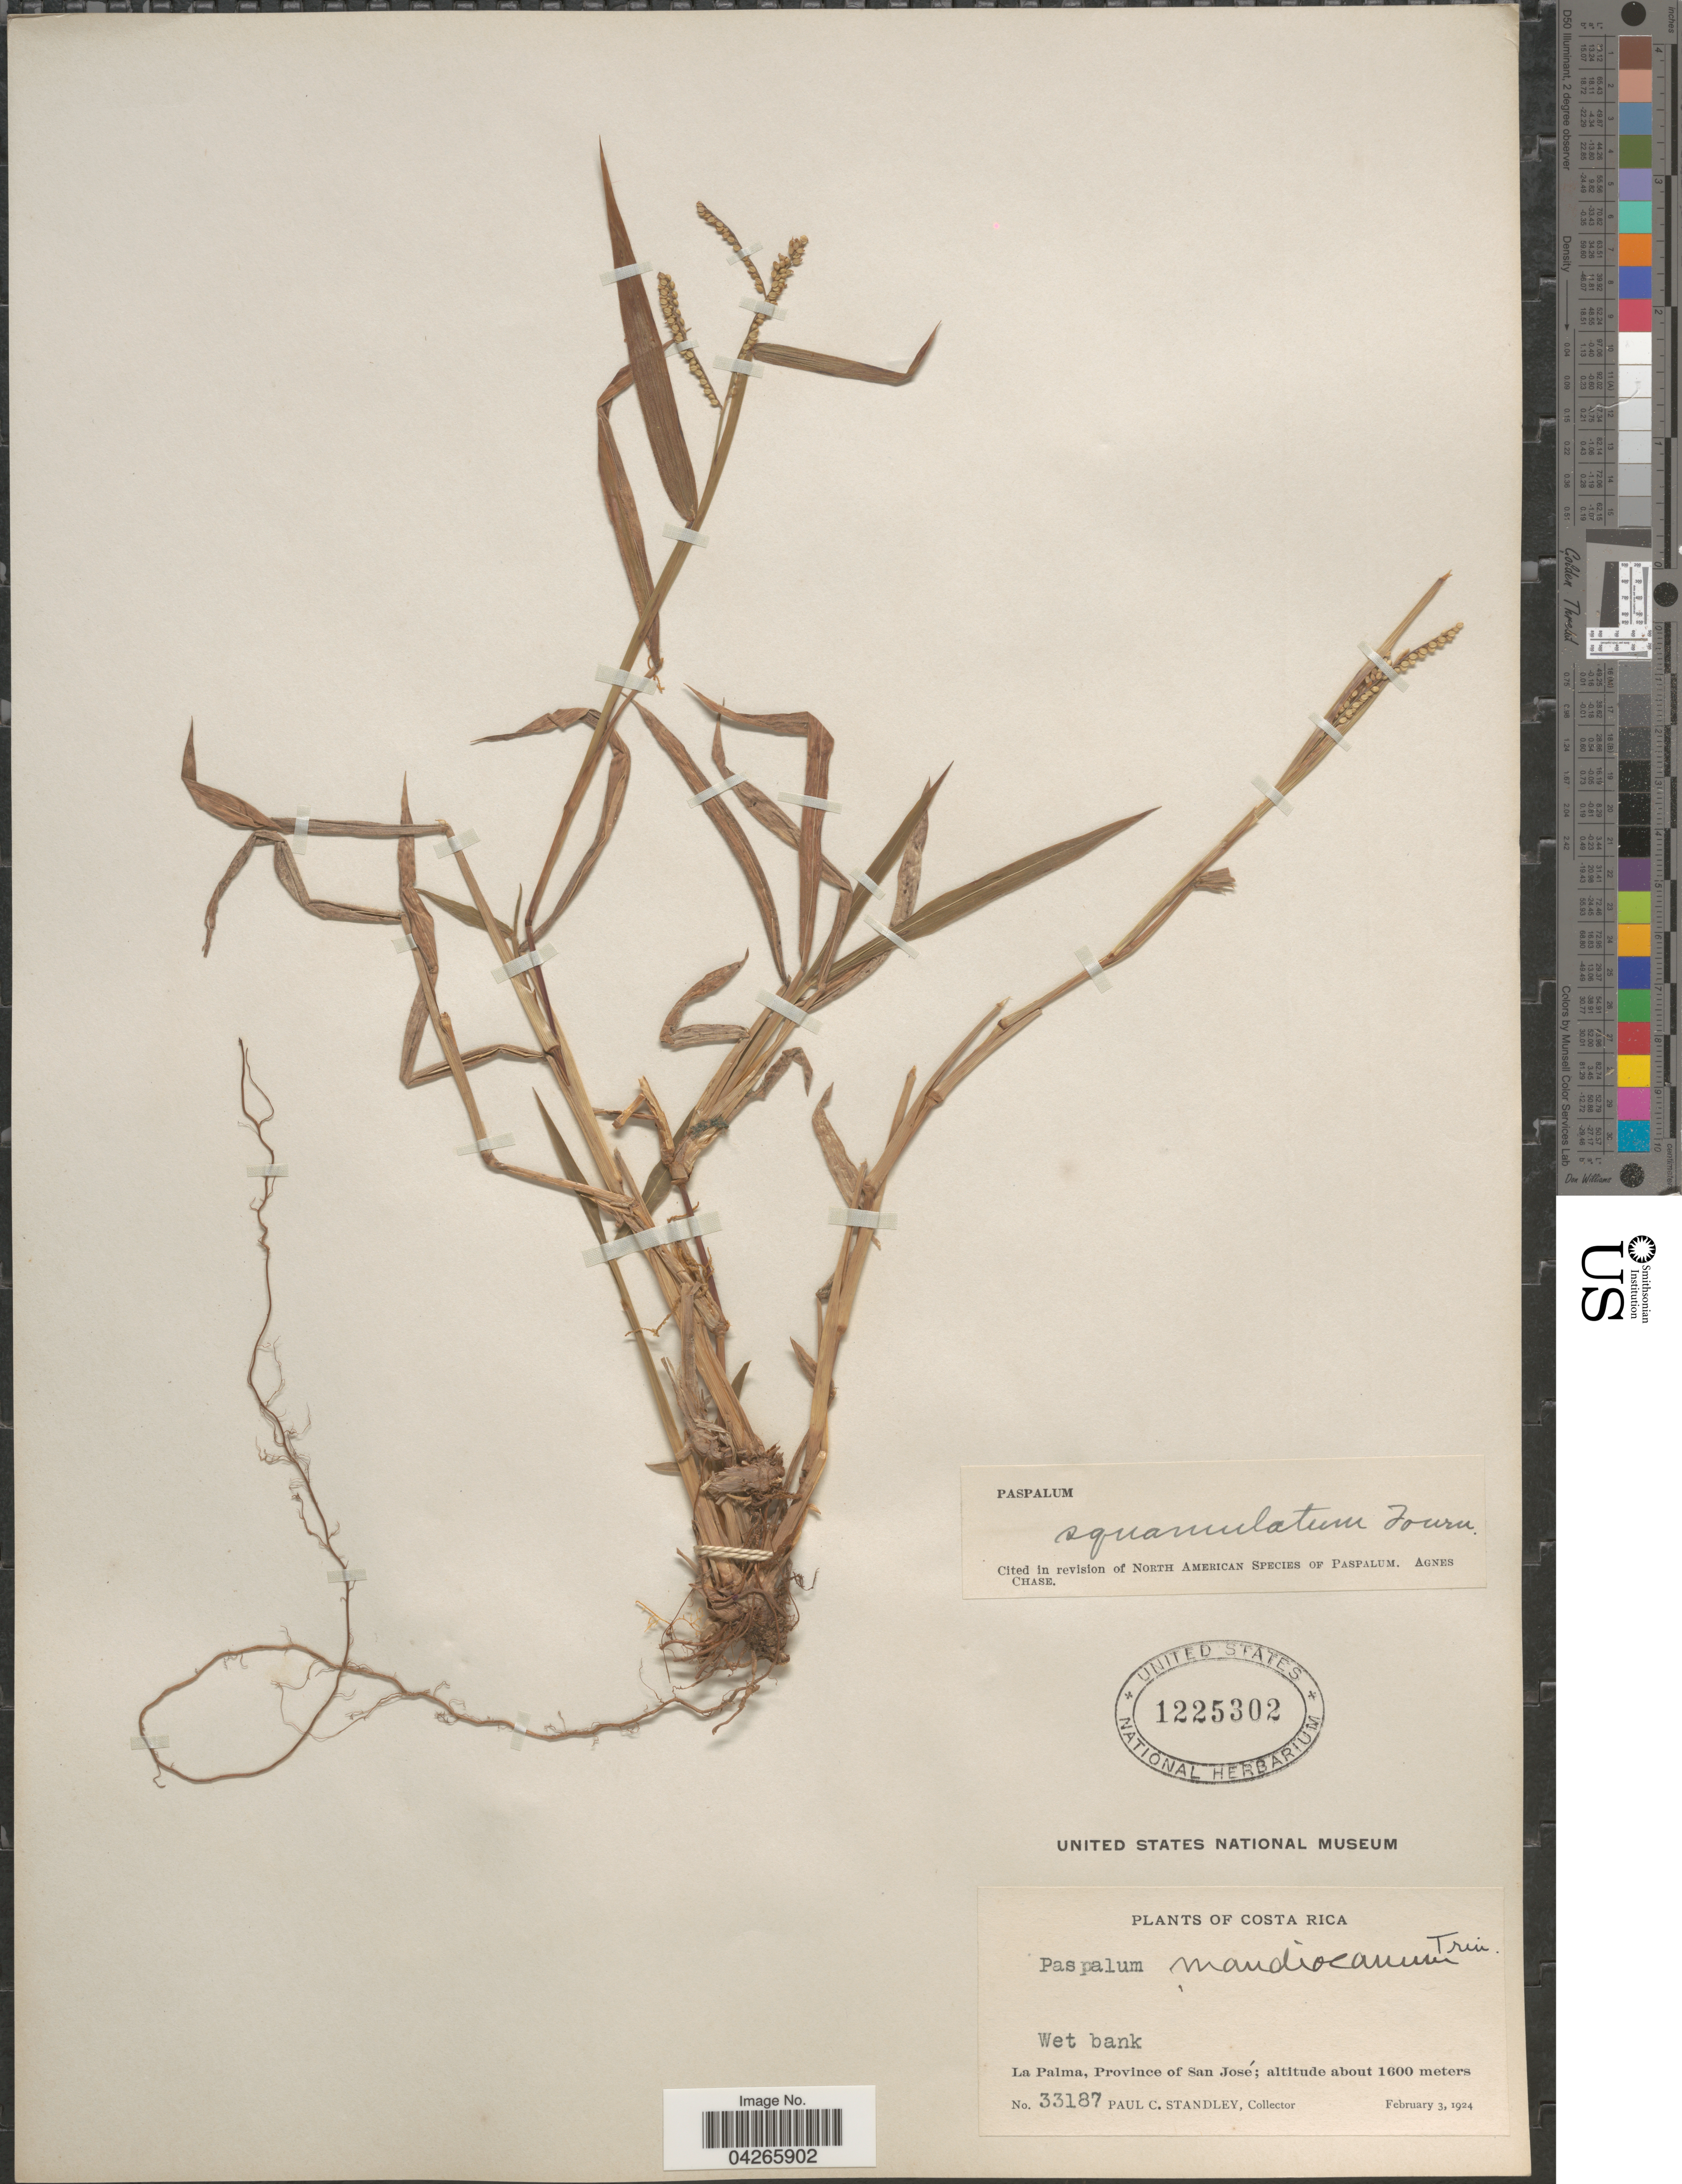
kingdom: Plantae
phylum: Tracheophyta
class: Liliopsida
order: Poales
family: Poaceae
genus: Paspalum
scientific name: Paspalum squamulatum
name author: E. Fourn.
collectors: P. C. Standley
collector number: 33187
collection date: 1924-02-03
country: Costa Rica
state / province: San José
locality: La Palma.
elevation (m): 1600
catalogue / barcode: US 1225302